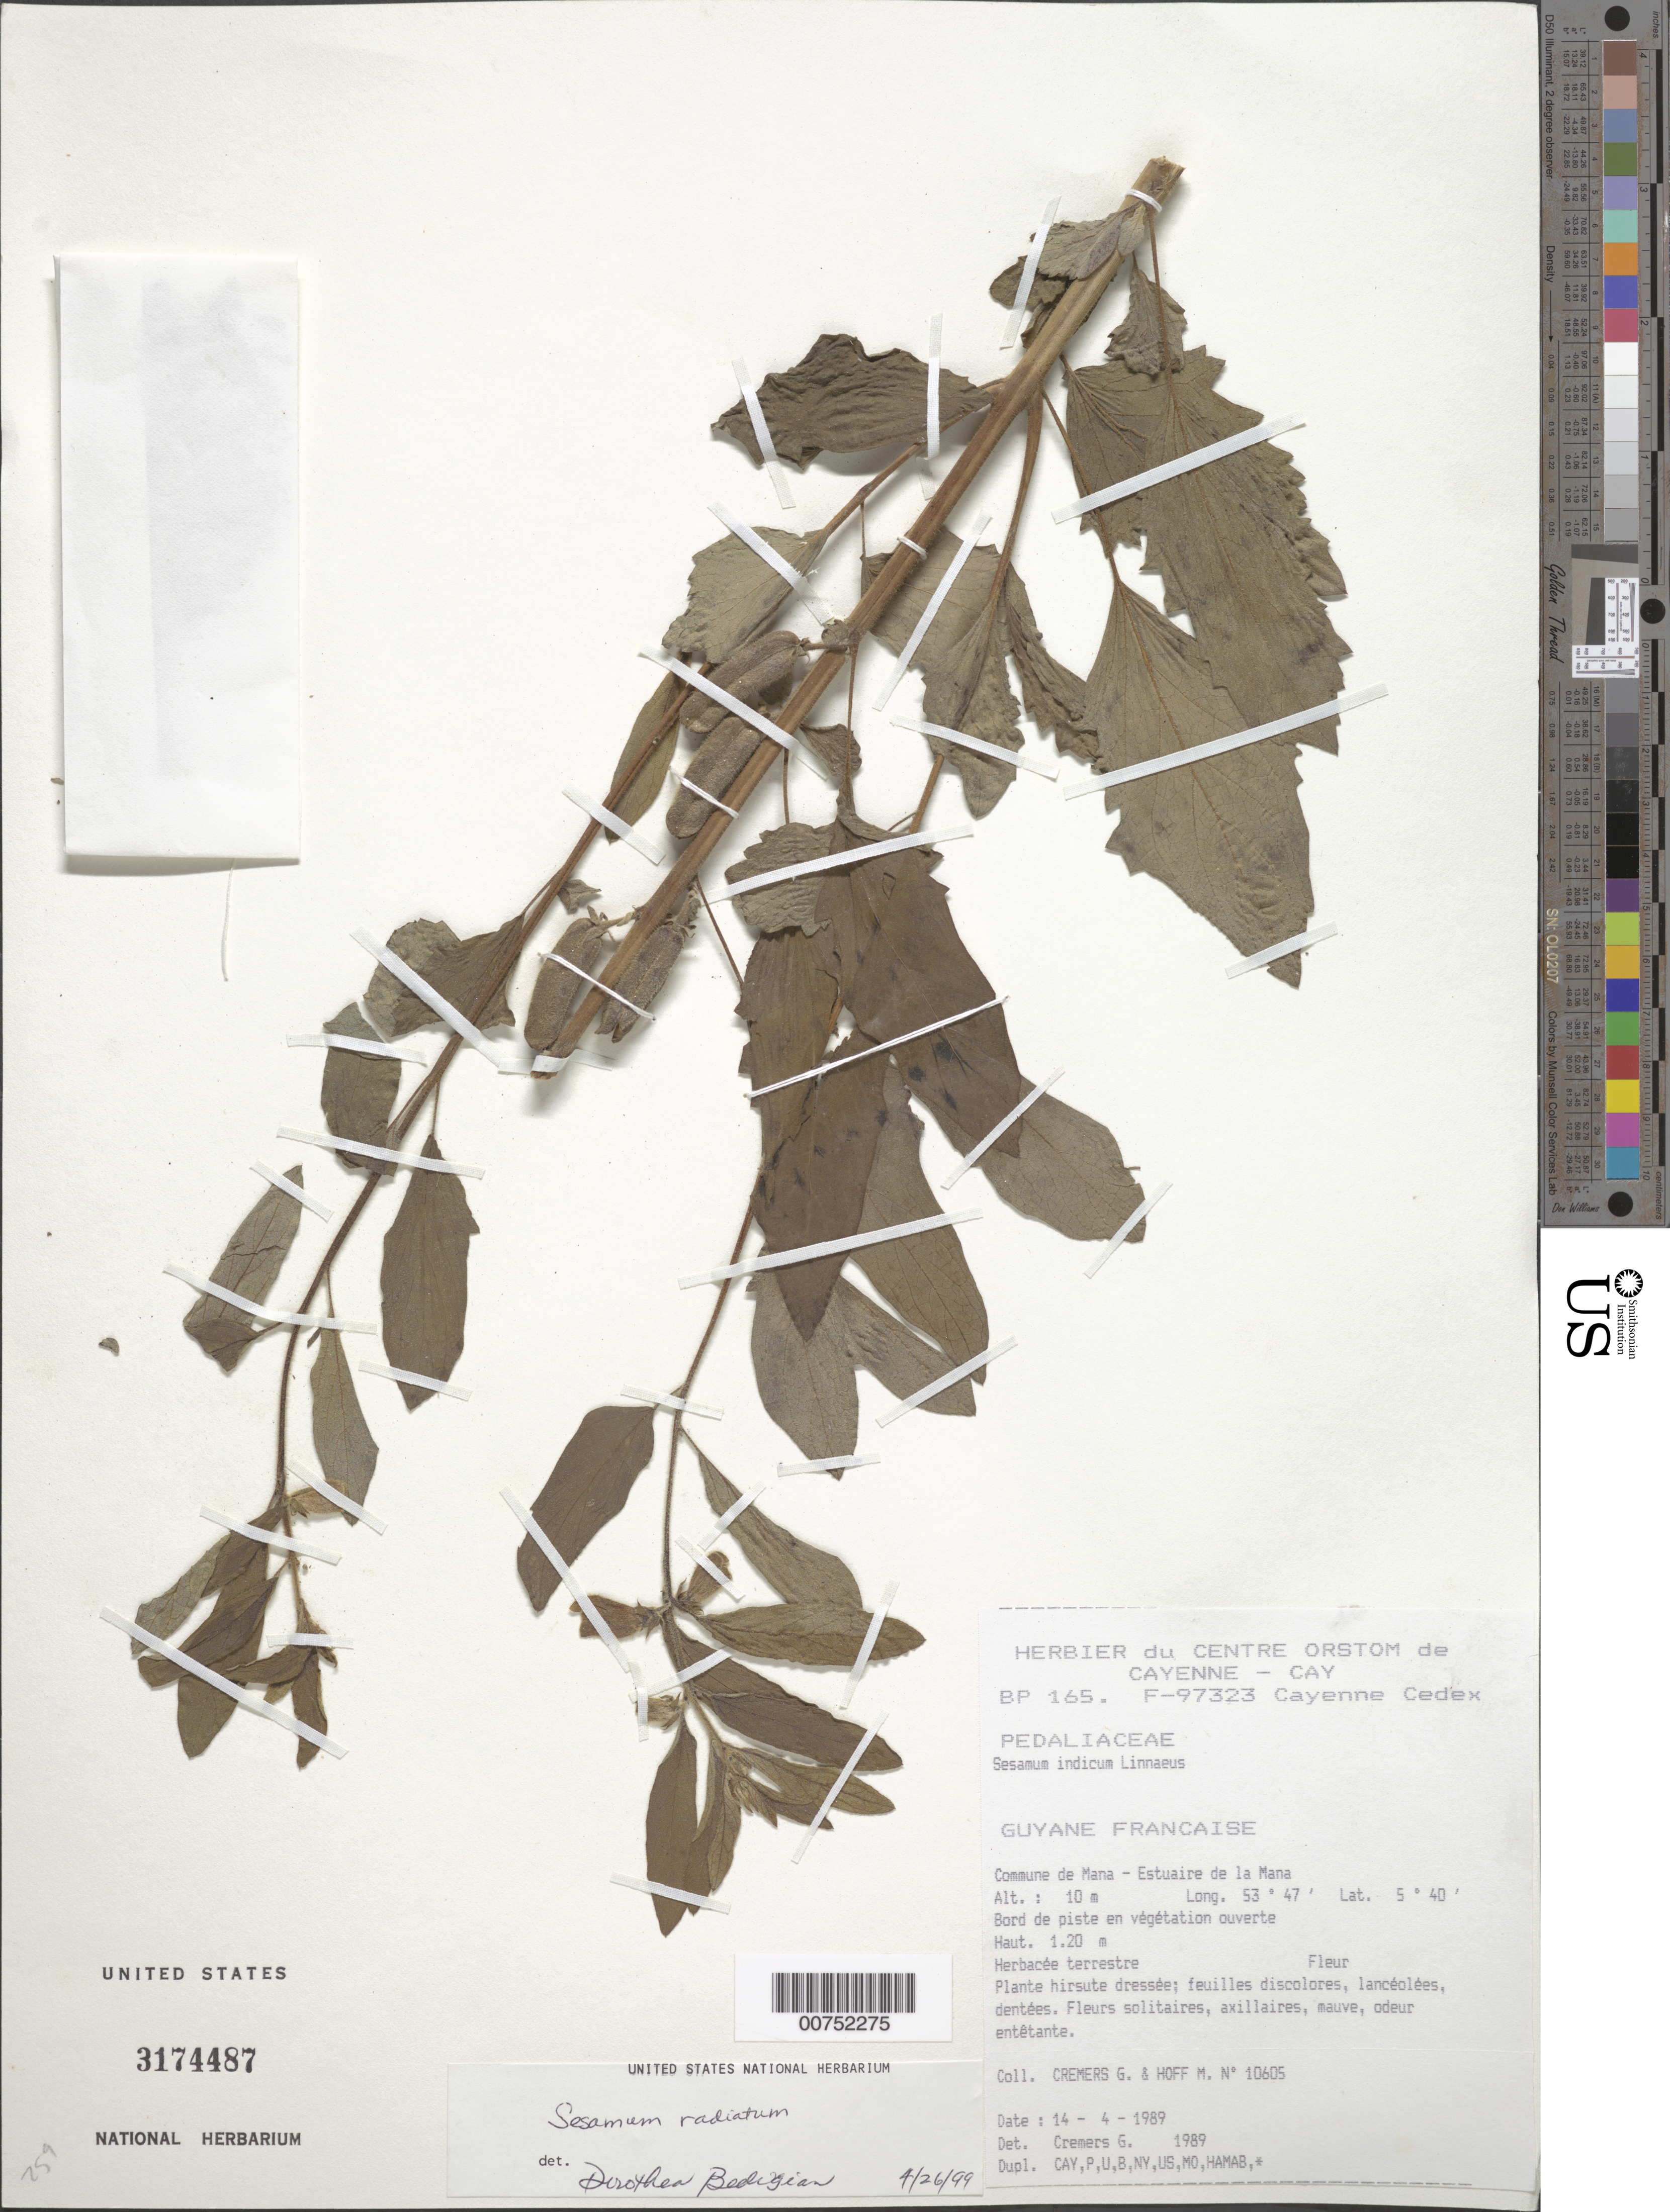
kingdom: Plantae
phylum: Tracheophyta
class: Magnoliopsida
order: Lamiales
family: Pedaliaceae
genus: Sesamum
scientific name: Sesamum indicum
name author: L.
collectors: G. Cremers & M. Hoff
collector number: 10605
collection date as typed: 14-Apr-89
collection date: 1989-04-14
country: French Guiana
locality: Commune de Mana, Estuaire de la Mana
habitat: Edge of trail in open vegetation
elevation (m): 10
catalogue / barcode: US 3174487